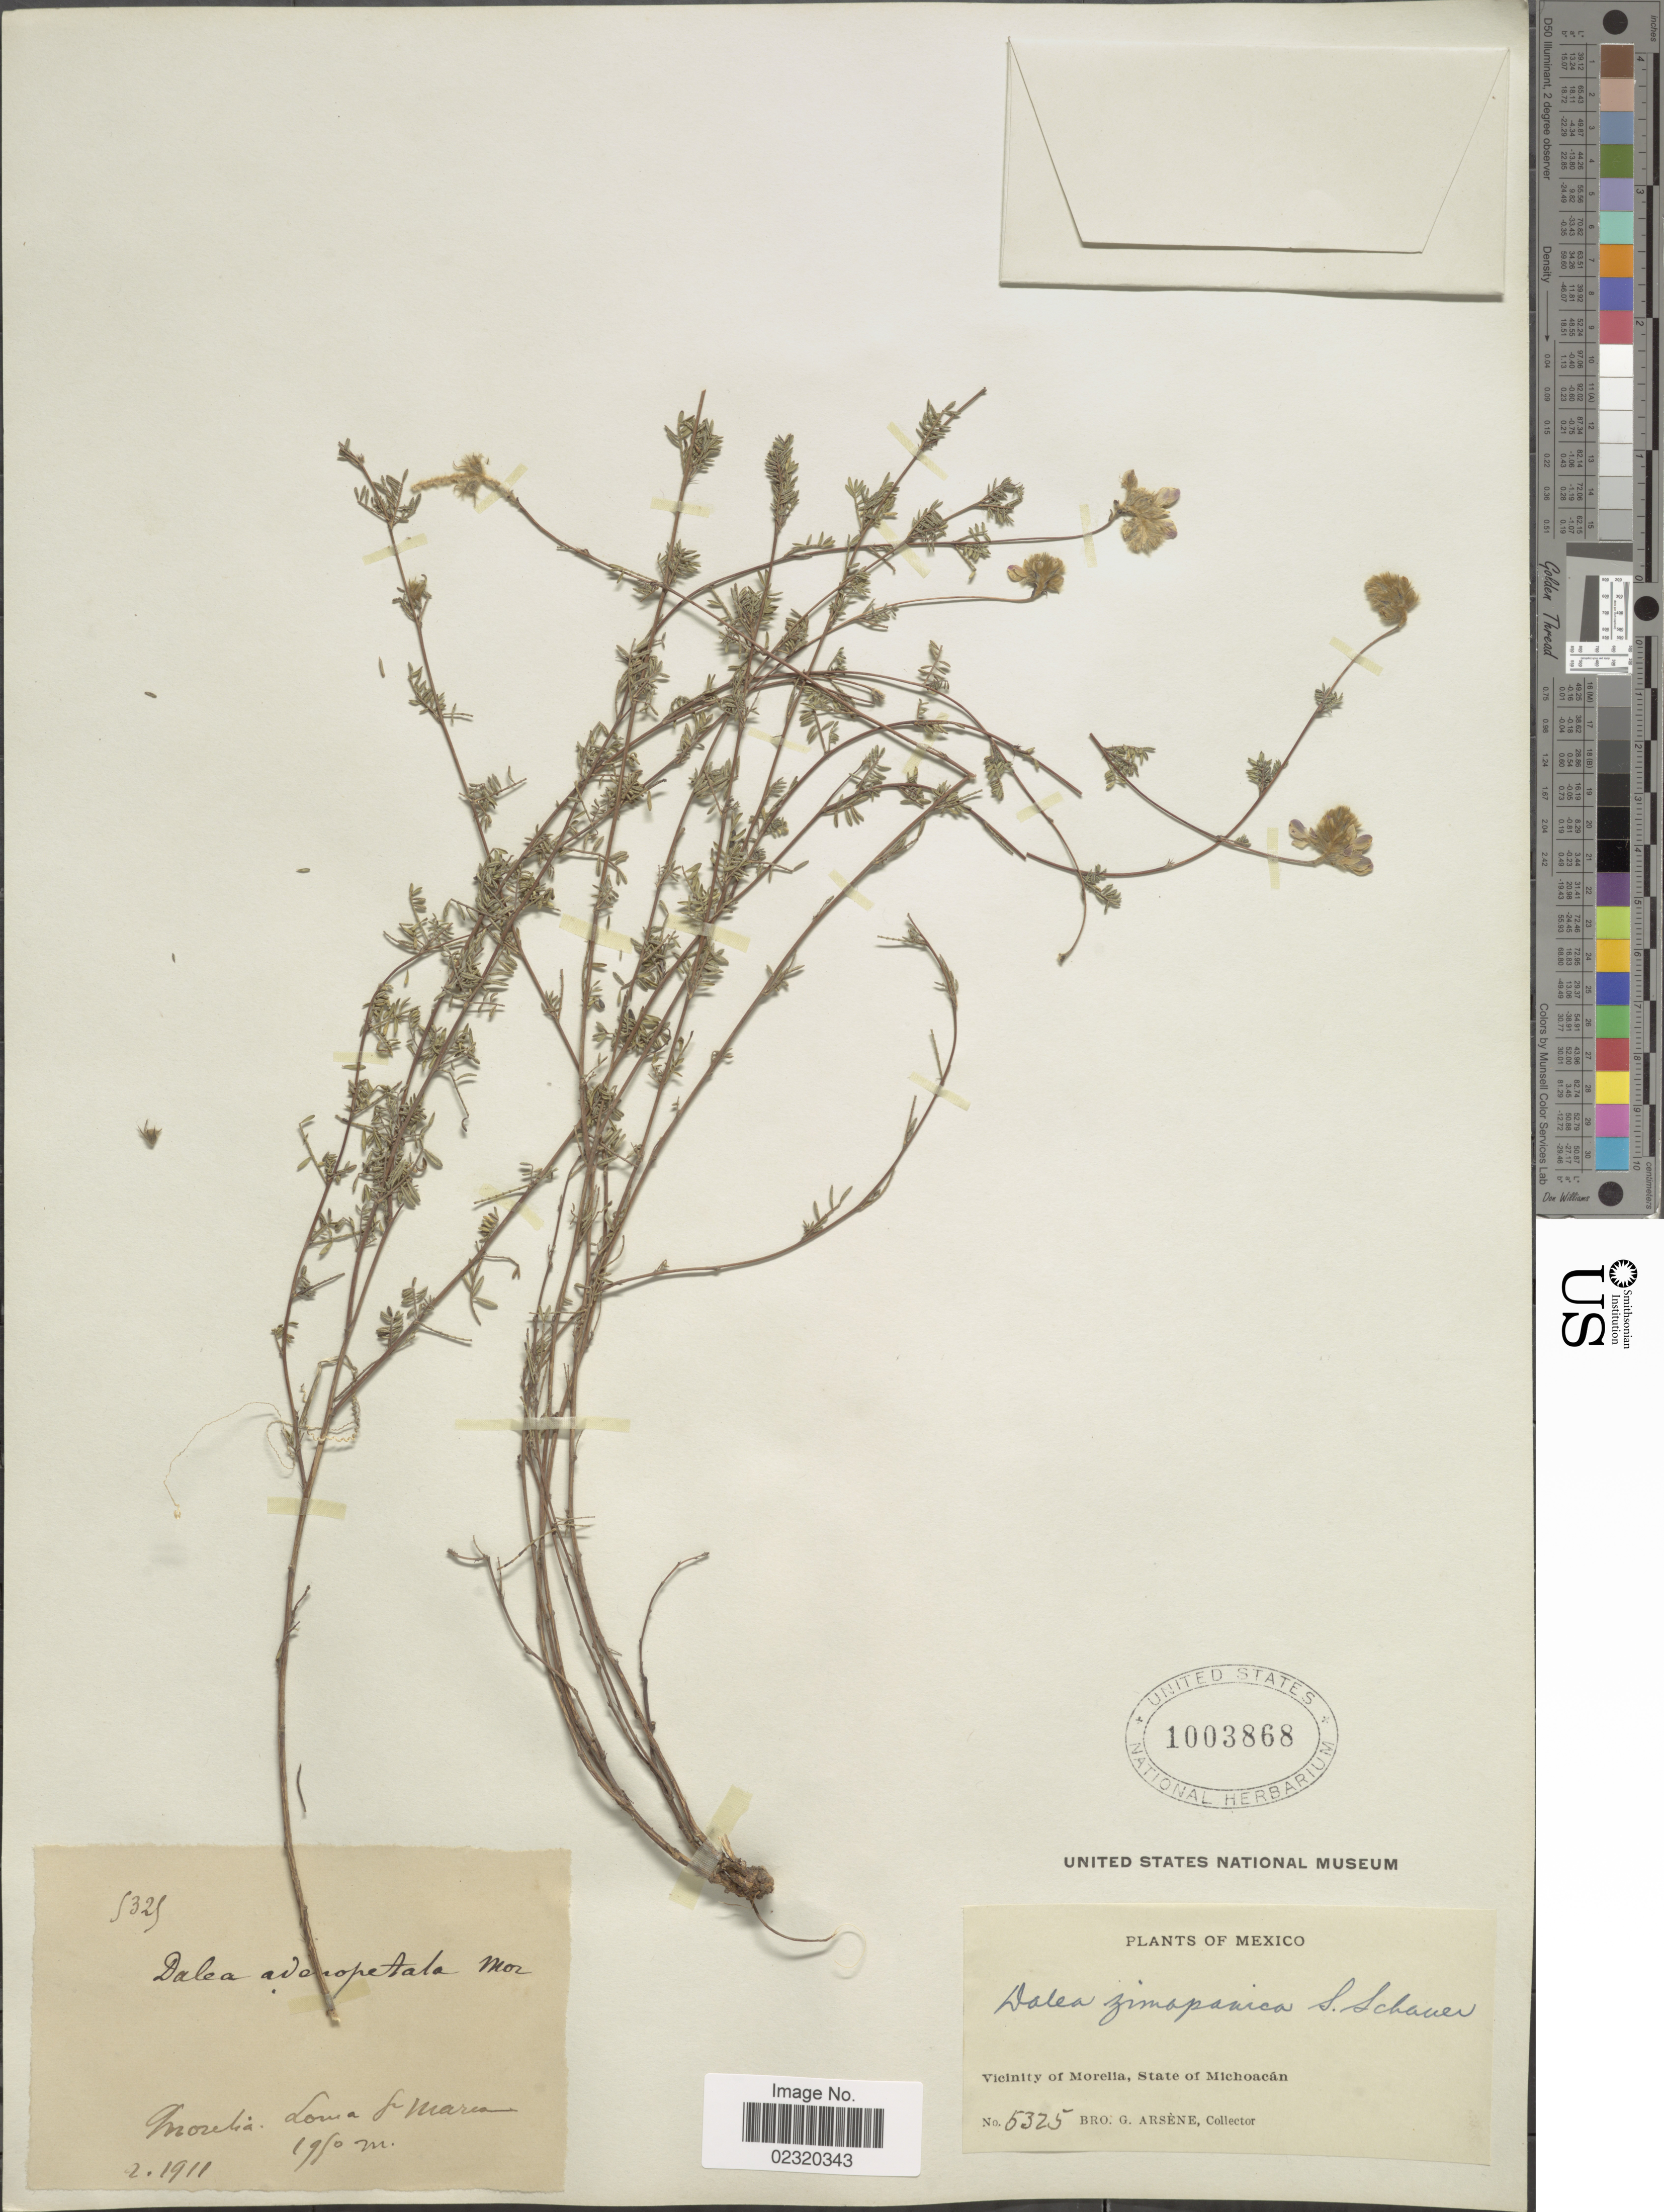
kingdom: Plantae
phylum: Tracheophyta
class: Magnoliopsida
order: Fabales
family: Fabaceae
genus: Dalea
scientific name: Dalea zimapanica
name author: S. Schauer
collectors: Bro. G. Arsène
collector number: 5325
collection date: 1911-02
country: Mexico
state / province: Michoacán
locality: Morelia. Loma St Maria, Vicinity of Morelia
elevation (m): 1950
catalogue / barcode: US 1003868